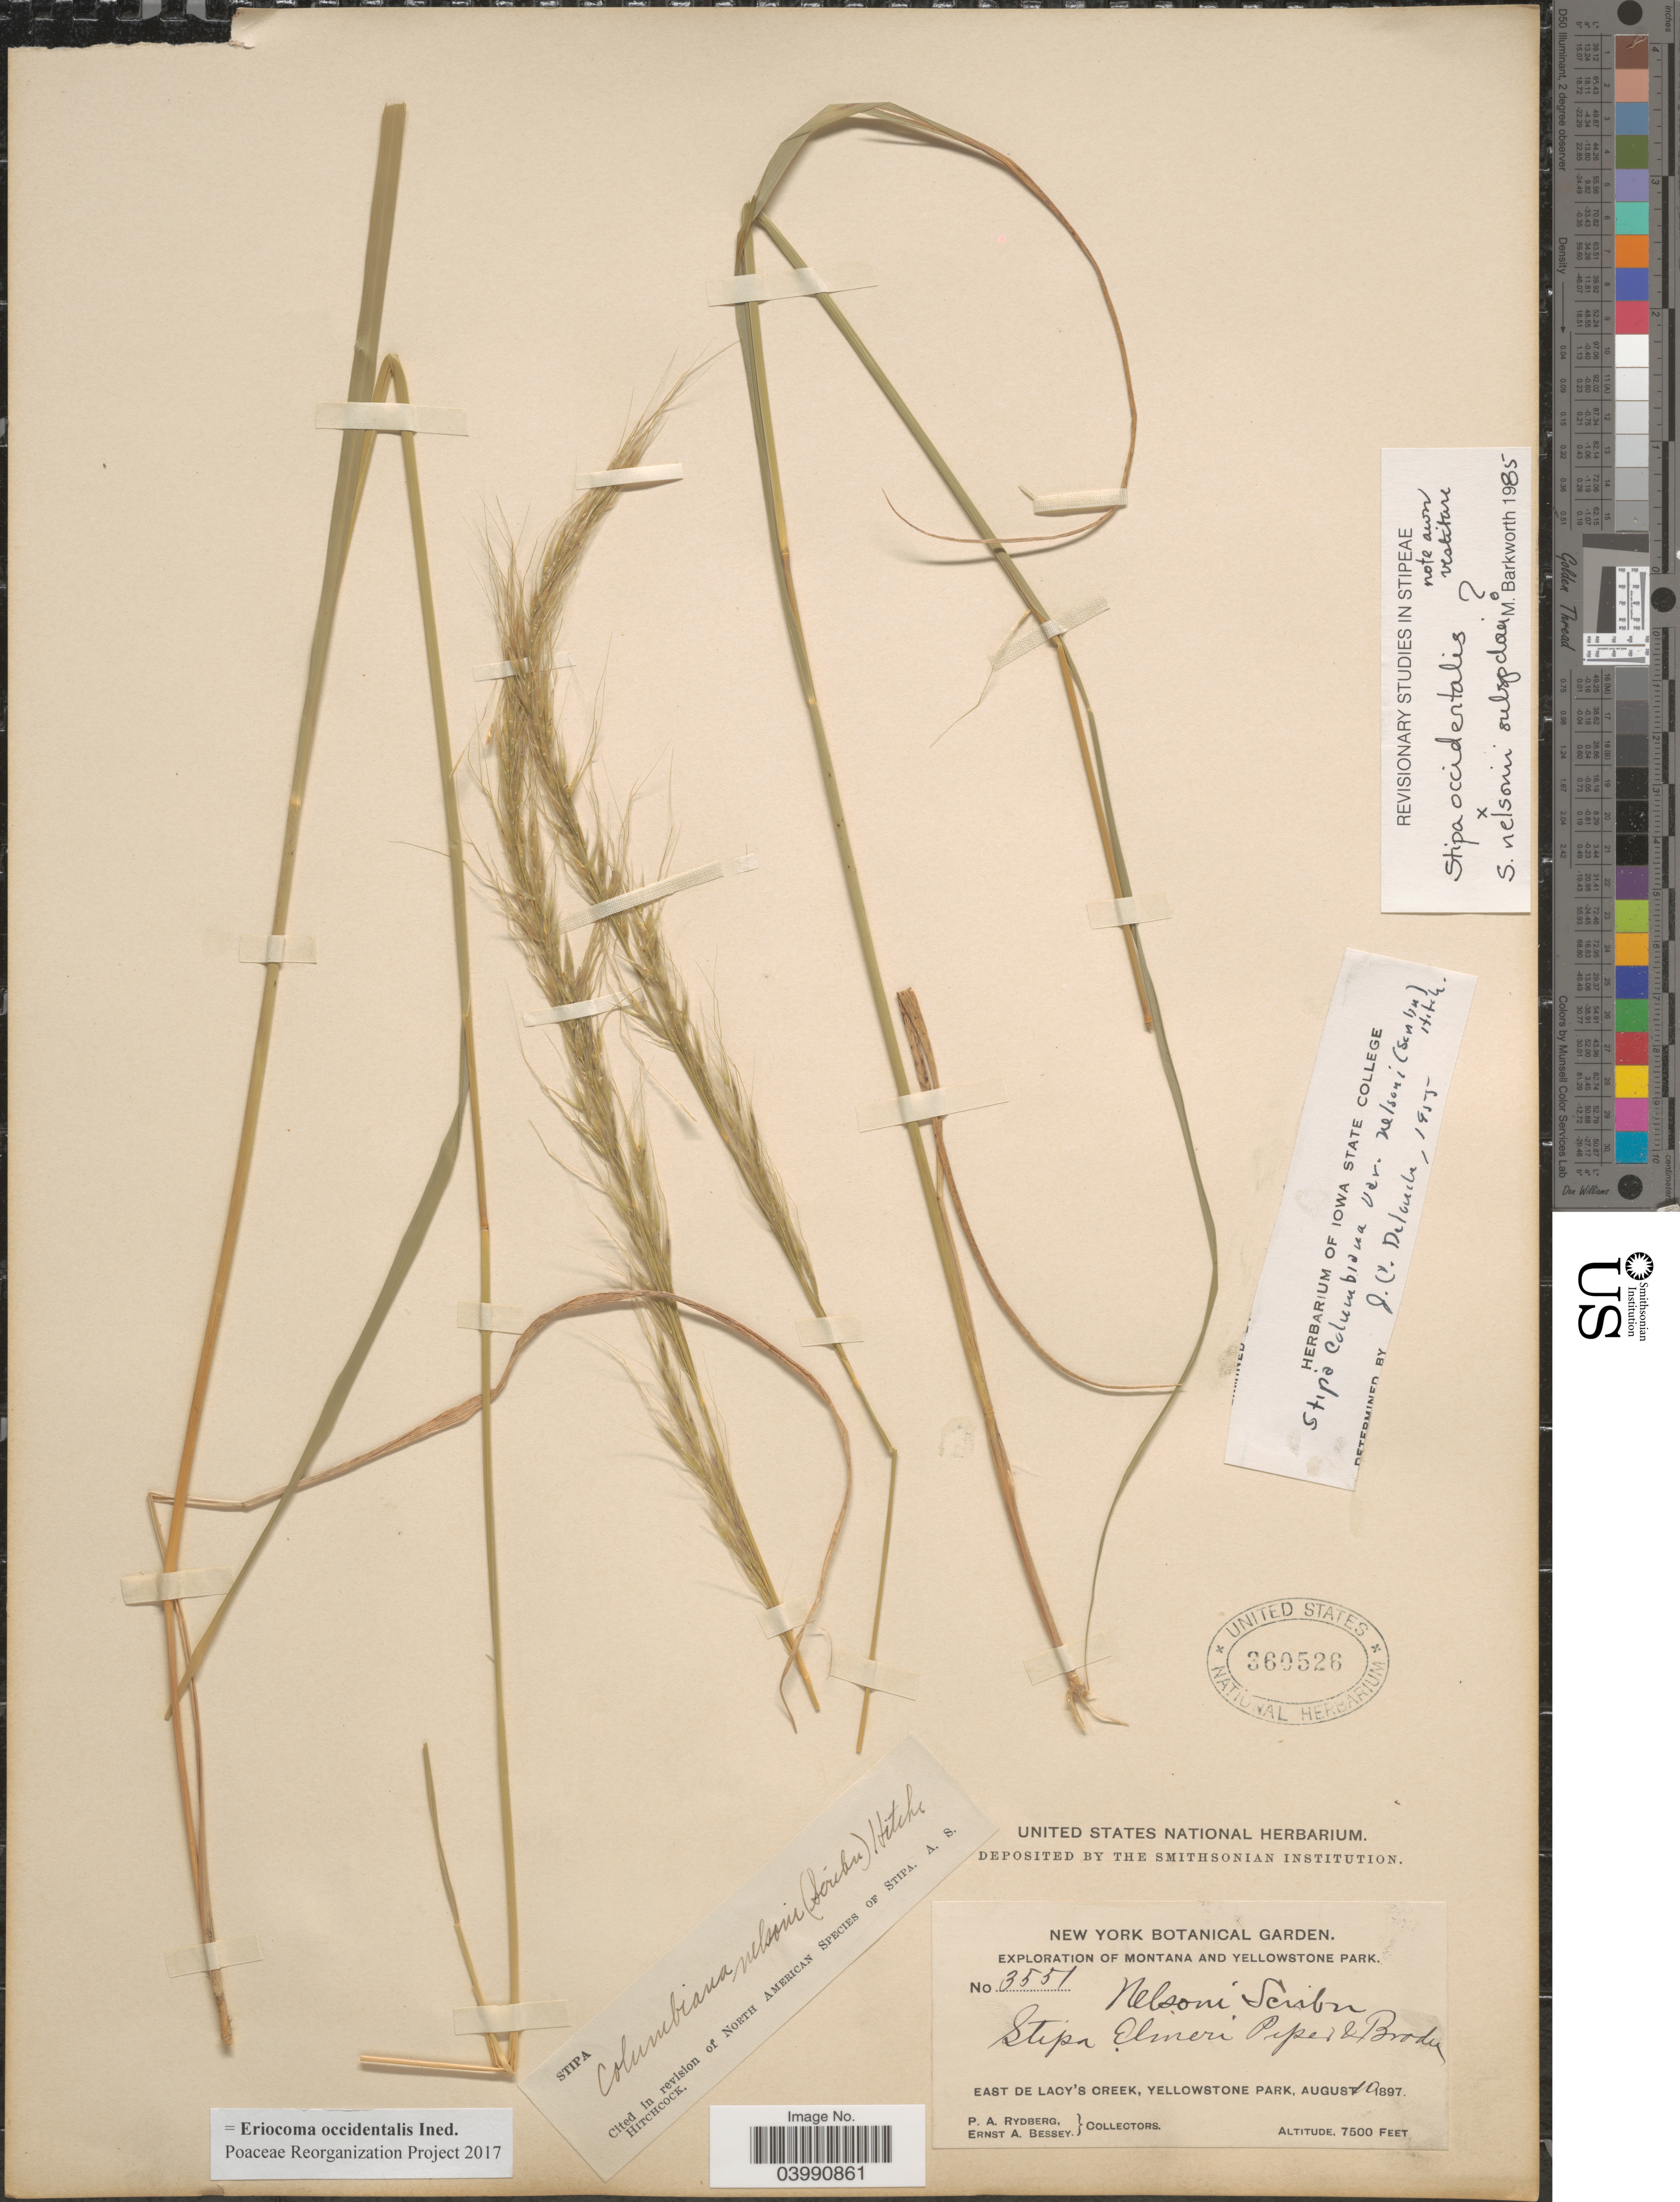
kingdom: Plantae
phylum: Tracheophyta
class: Liliopsida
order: Poales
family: Poaceae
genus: Eriocoma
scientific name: Eriocoma occidentalis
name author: (Thurb. ex S. Watson) Romasch.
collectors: P. A. Rydberg & E. A. Bessey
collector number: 3551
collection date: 1897-08-10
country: United States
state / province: Wyoming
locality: Montana and Yellowstone National Park. East de Lacy's Creek, Yellowstone Park.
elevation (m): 2286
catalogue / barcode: US 360526